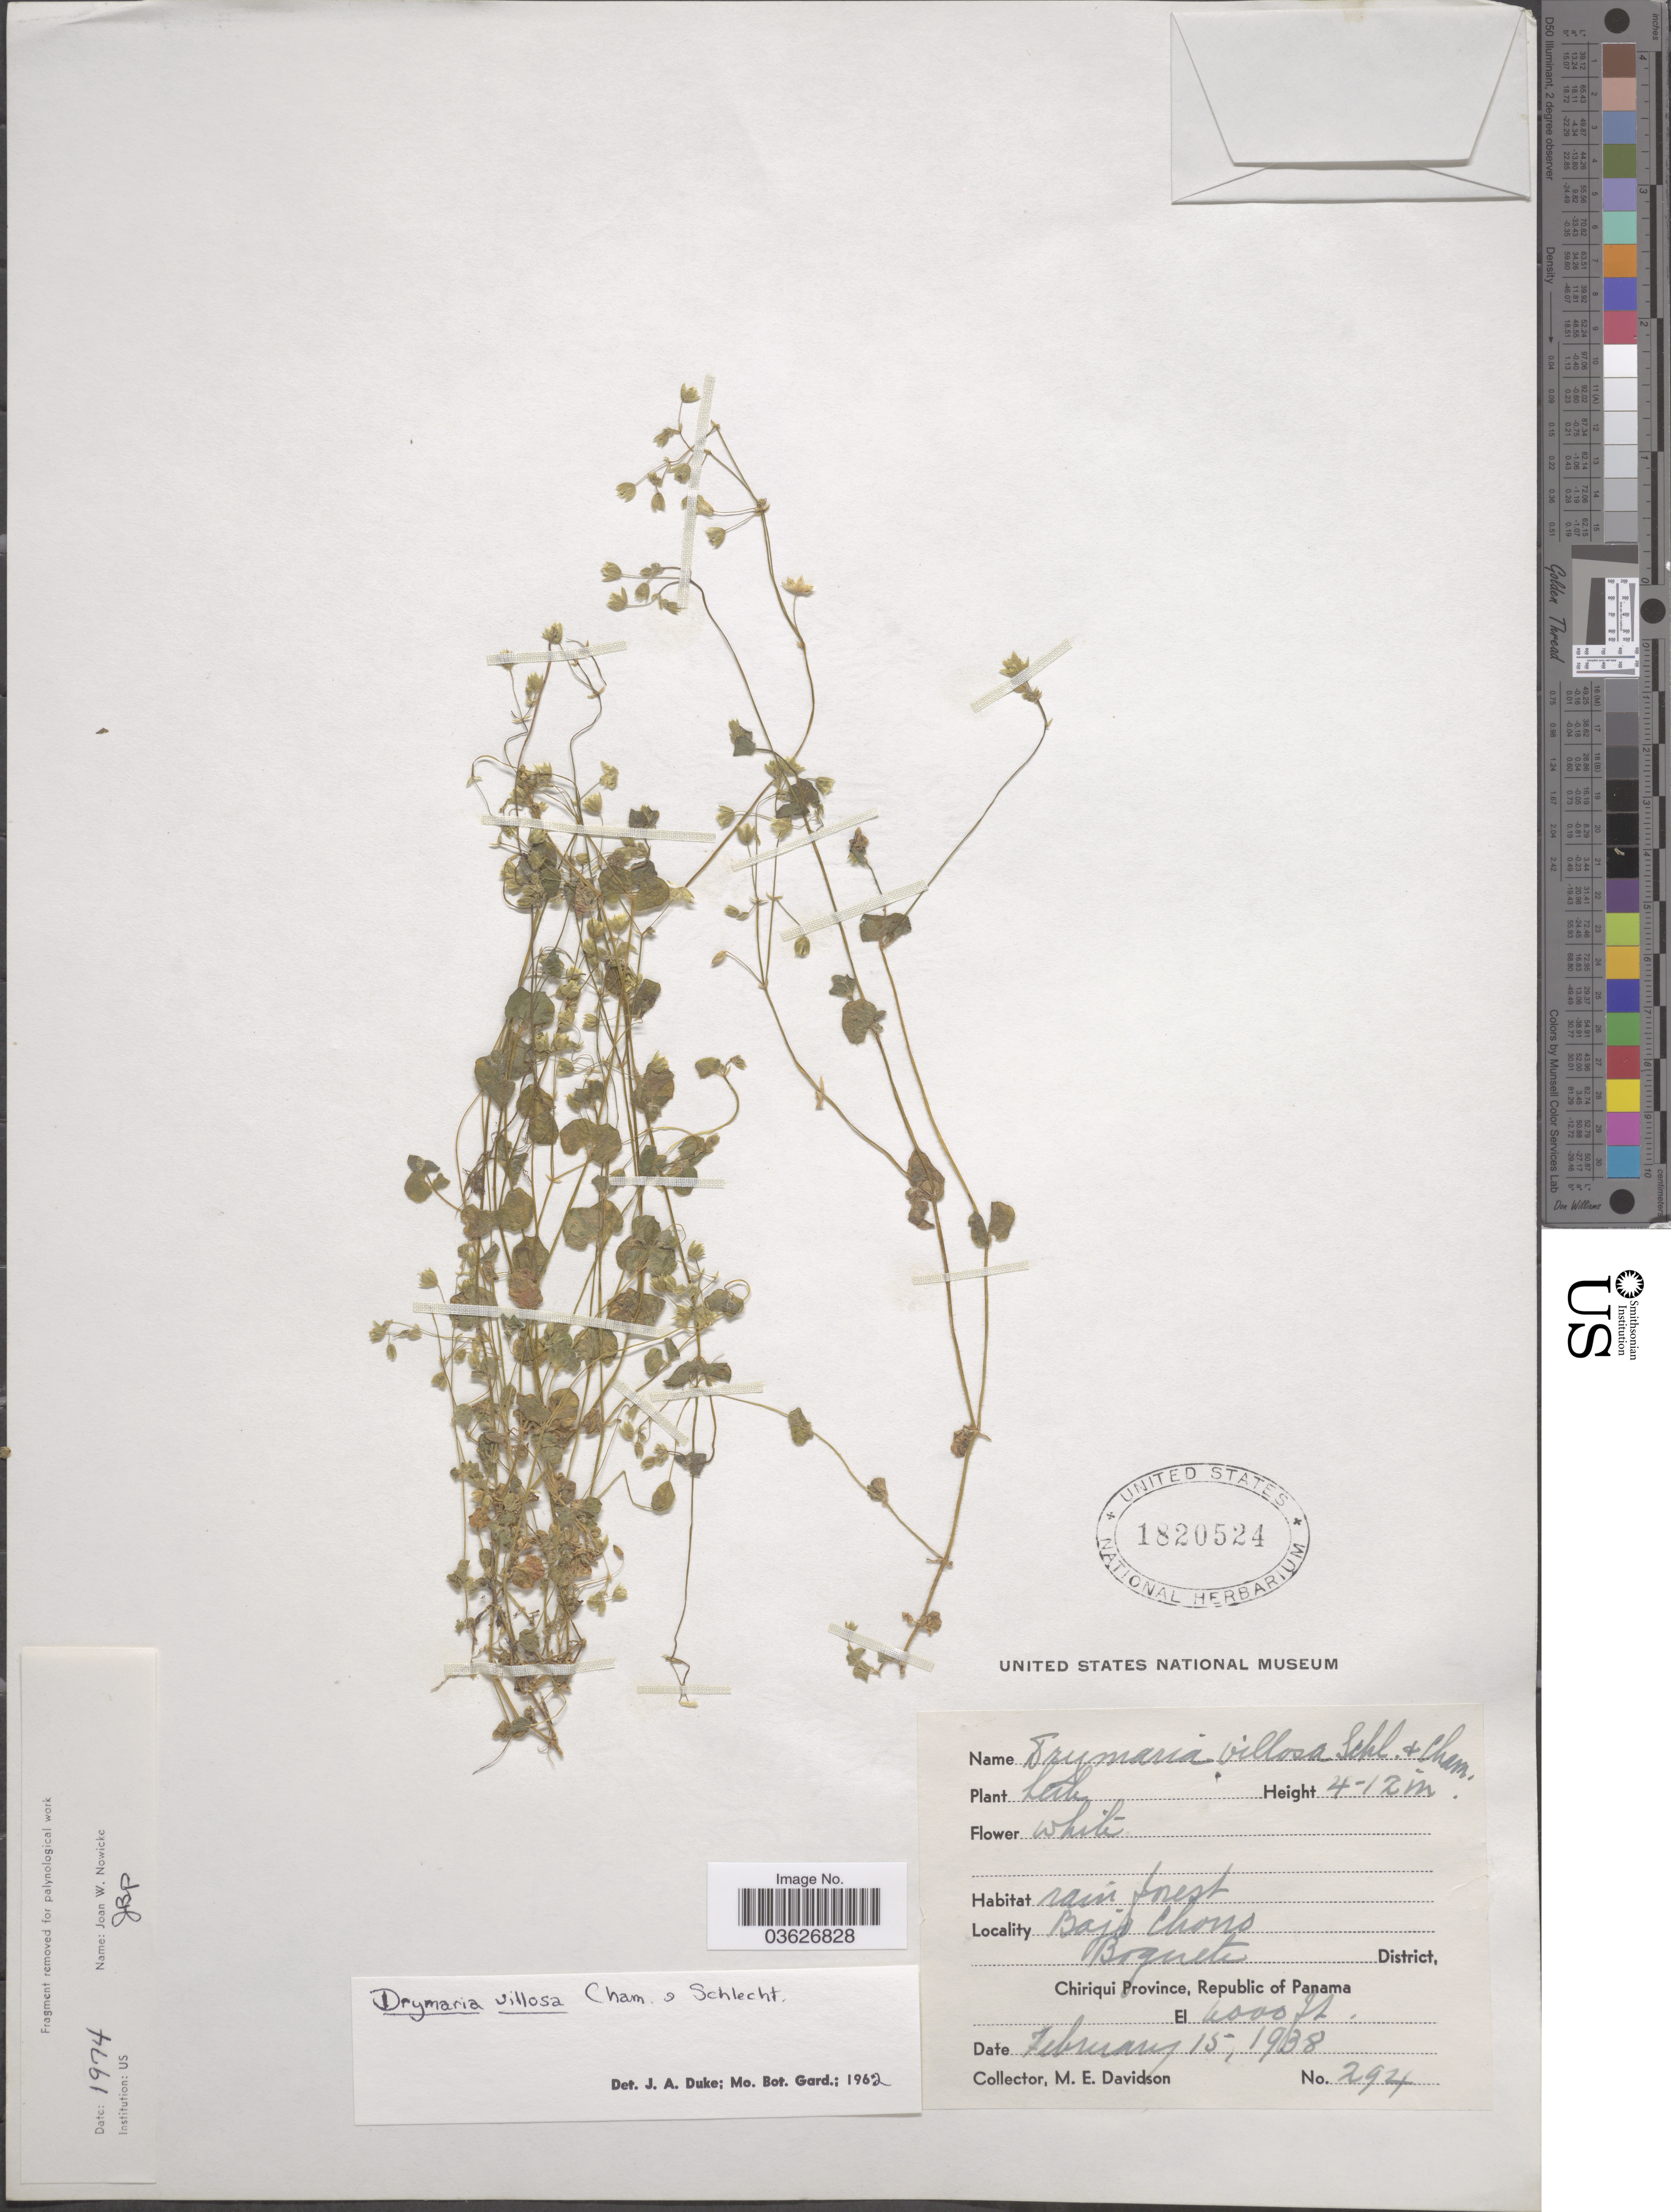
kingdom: Plantae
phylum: Tracheophyta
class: Magnoliopsida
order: Caryophyllales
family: Caryophyllaceae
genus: Drymaria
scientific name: Drymaria villosa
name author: Cham. & Schltdl.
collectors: M. E. Davidson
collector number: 294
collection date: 1938-02-15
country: Panama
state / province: Chiriqui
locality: Bajo Chono. Boquete District.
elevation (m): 1829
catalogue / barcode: US 1820524